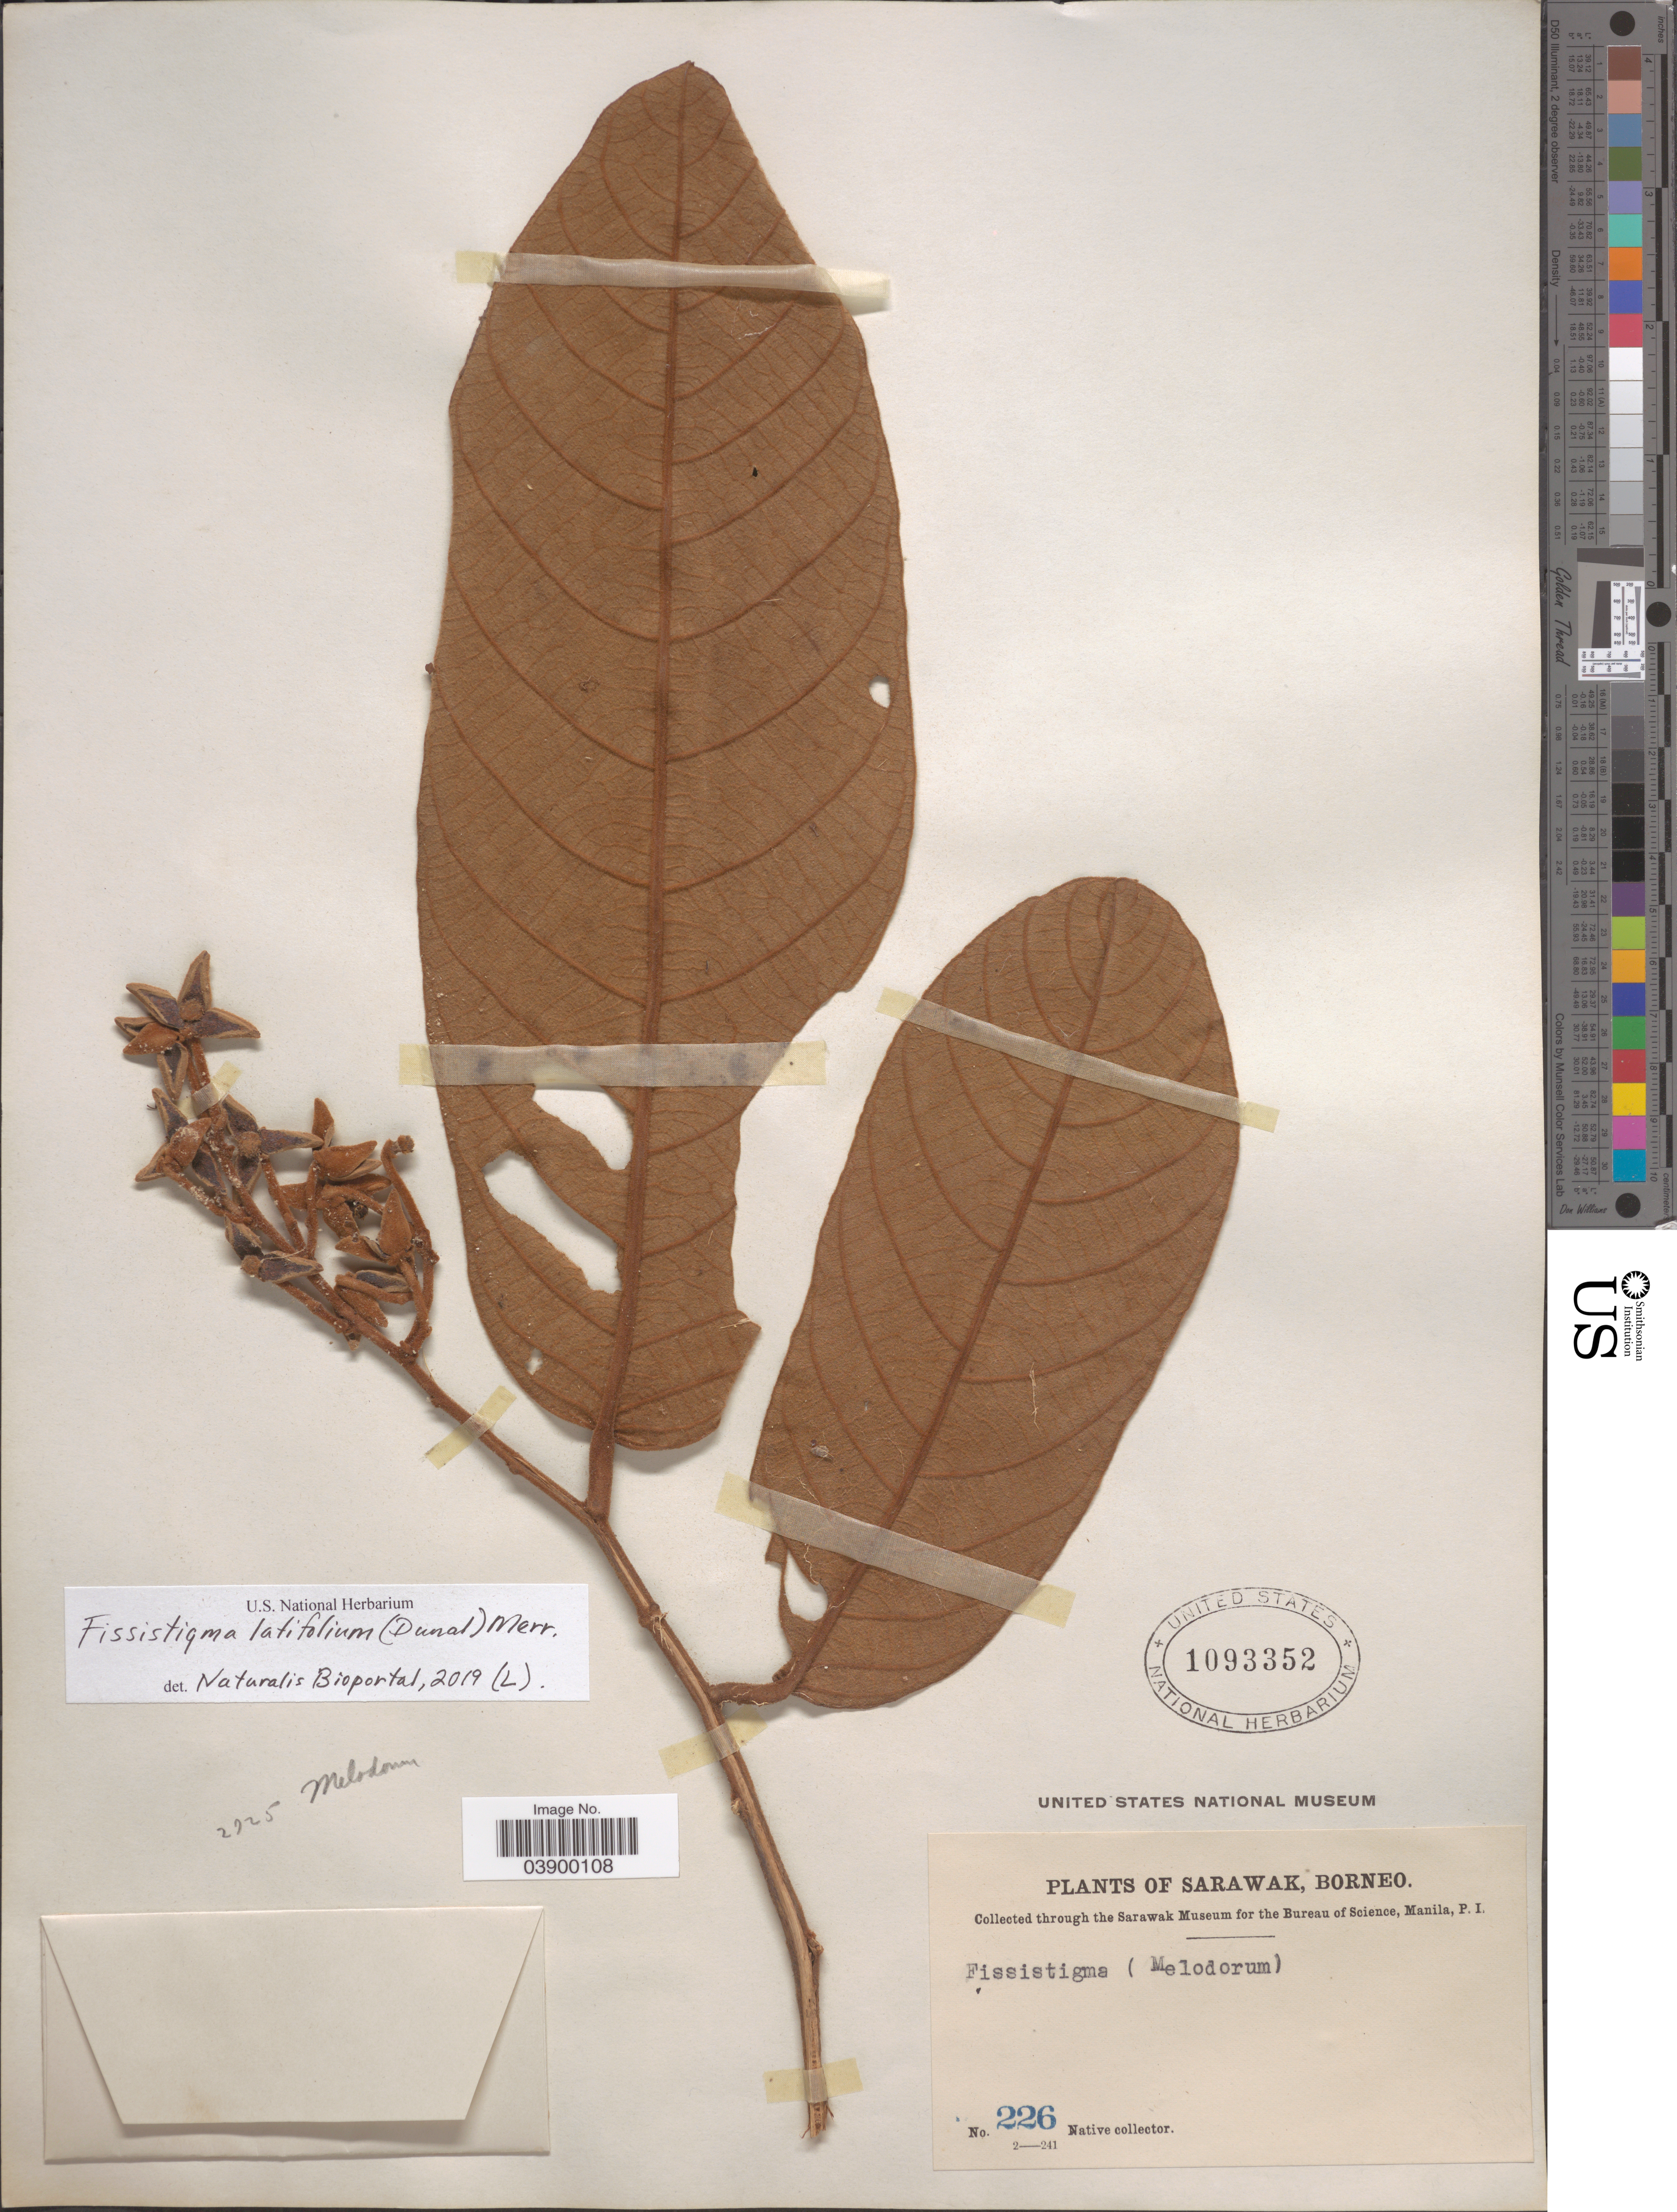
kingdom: Plantae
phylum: Tracheophyta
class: Magnoliopsida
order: Magnoliales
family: Annonaceae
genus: Fissistigma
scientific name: Fissistigma latifolium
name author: (Dunal) Merr.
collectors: Native collector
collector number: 226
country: Malaysia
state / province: Sarawak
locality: Borneo.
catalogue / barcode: US 1093352